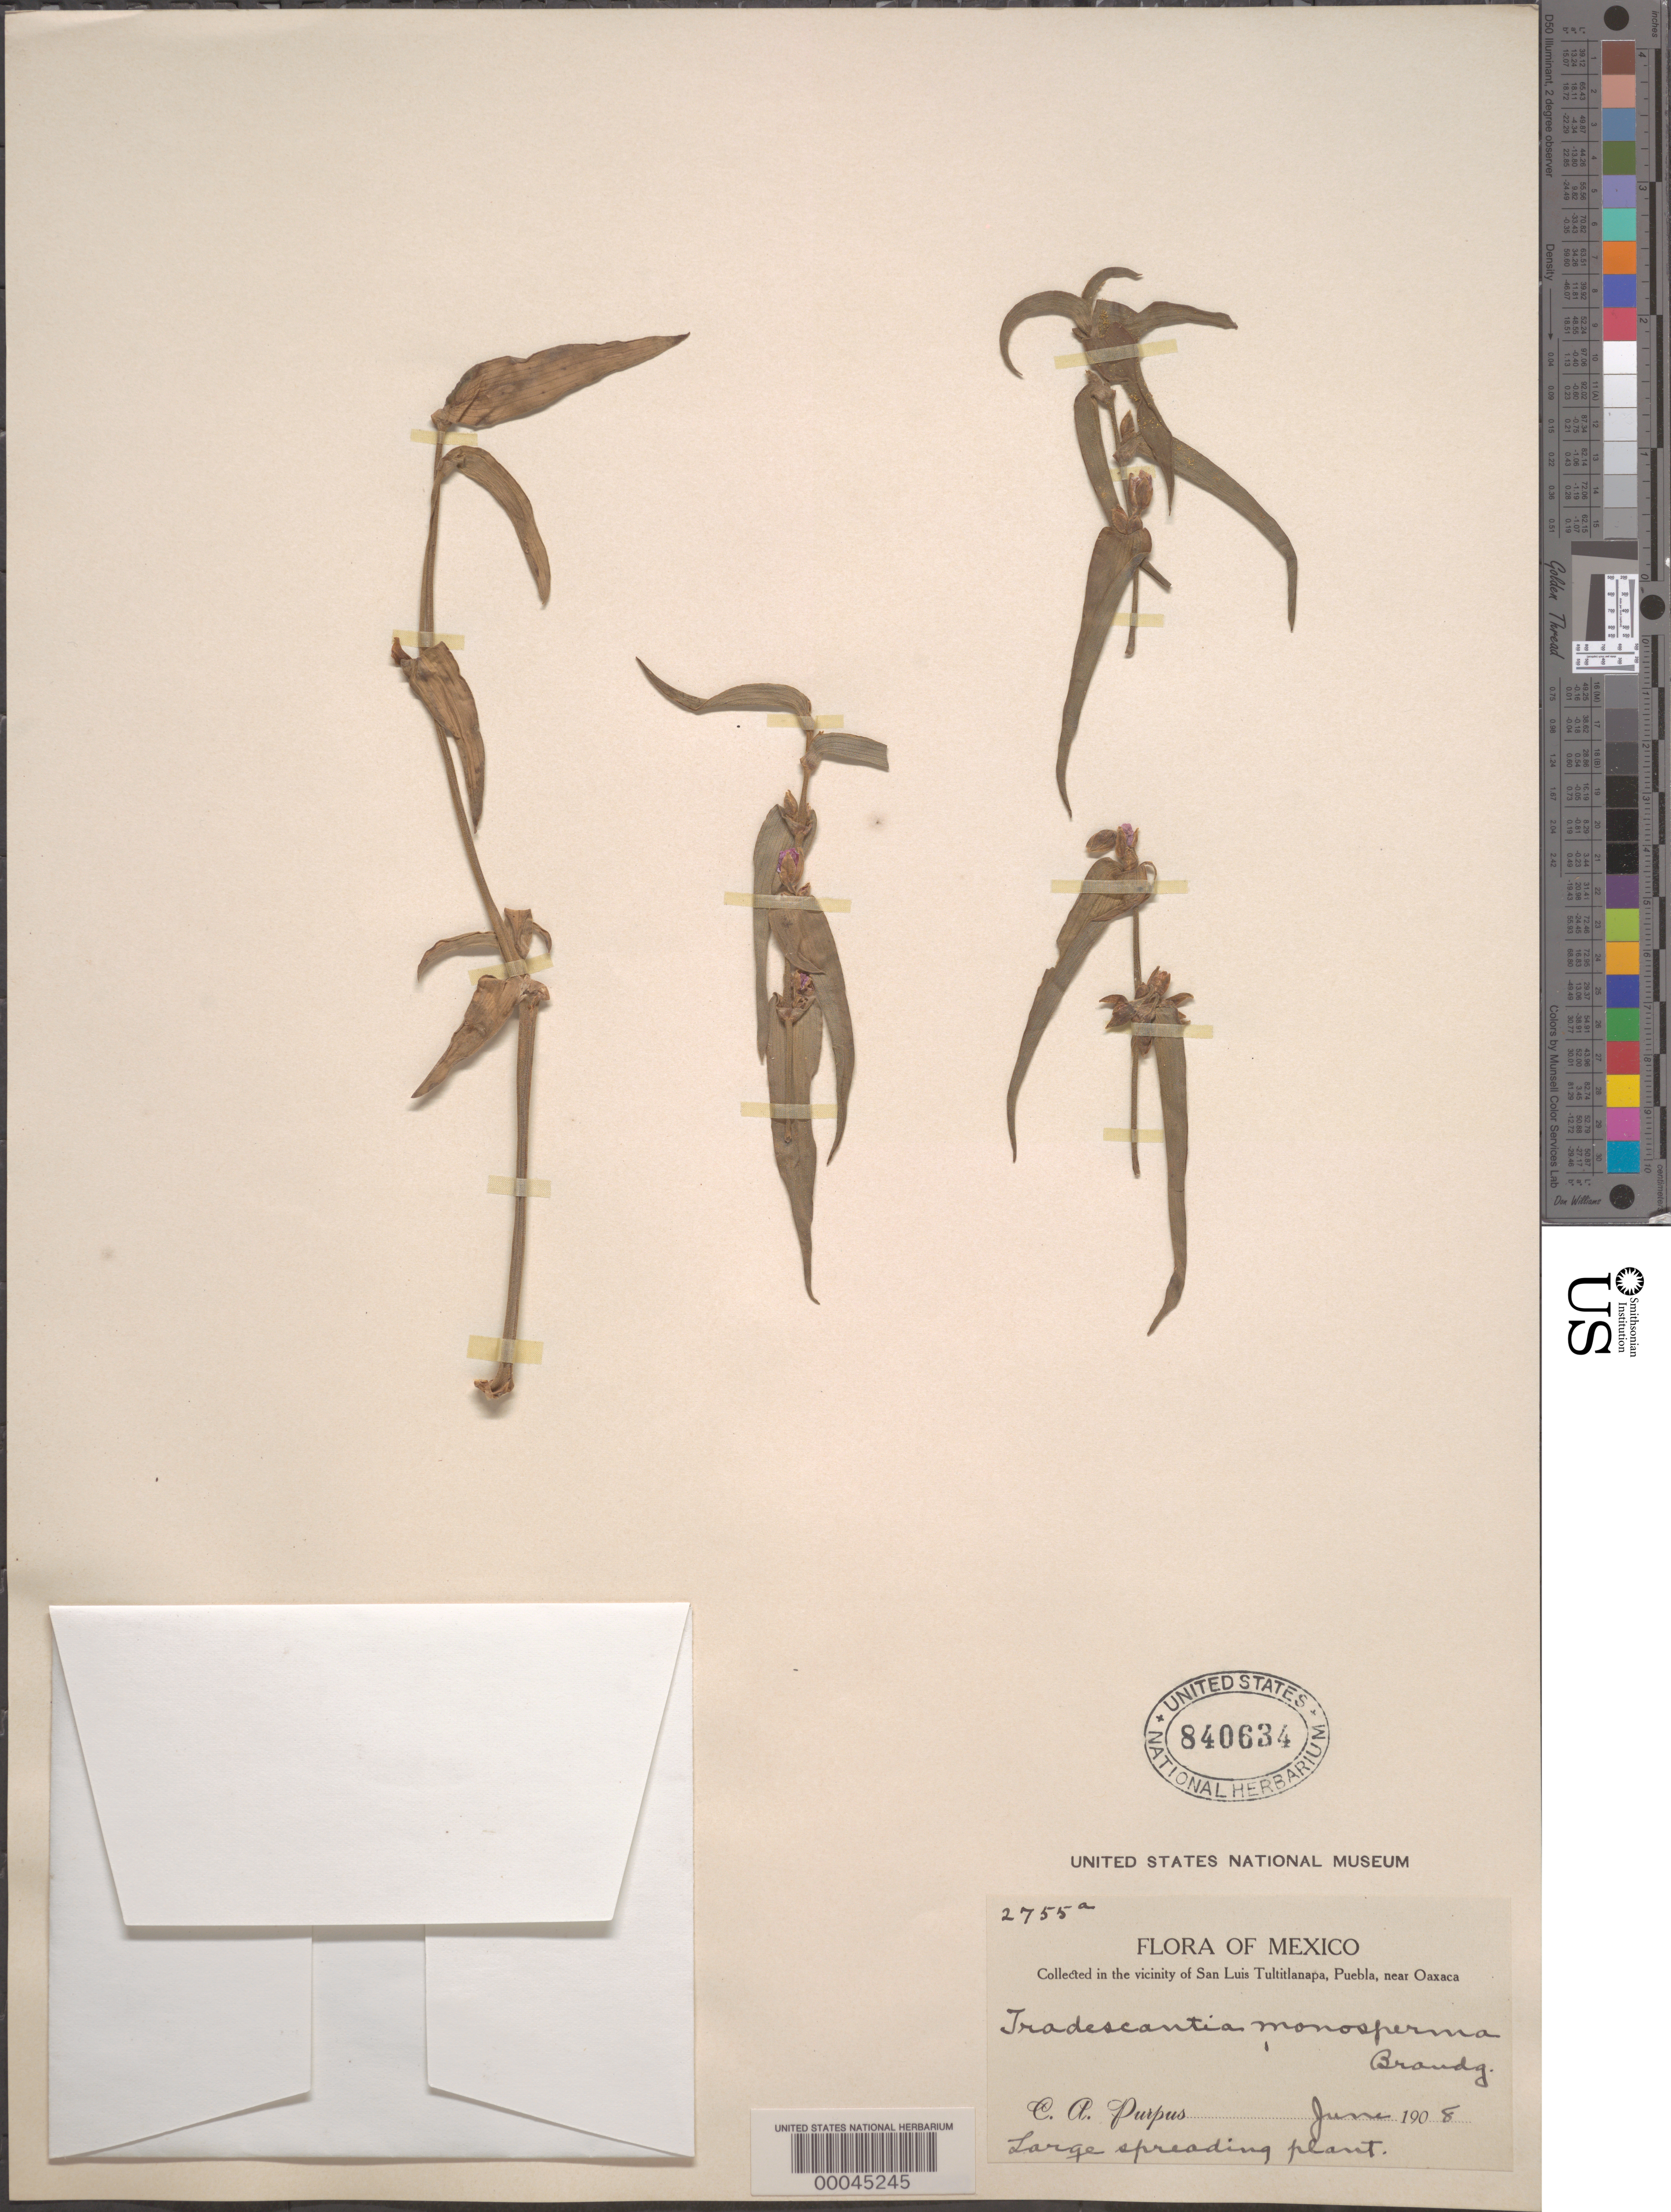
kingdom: Plantae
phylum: Tracheophyta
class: Liliopsida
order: Commelinales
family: Commelinaceae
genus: Tradescantia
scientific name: Tradescantia monosperma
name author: Brandegee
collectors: C. A. Purpus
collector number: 2755a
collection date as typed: Jun 1908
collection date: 1908-06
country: Mexico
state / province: Puebla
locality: Near San Luis tultitlanapa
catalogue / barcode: US 840634